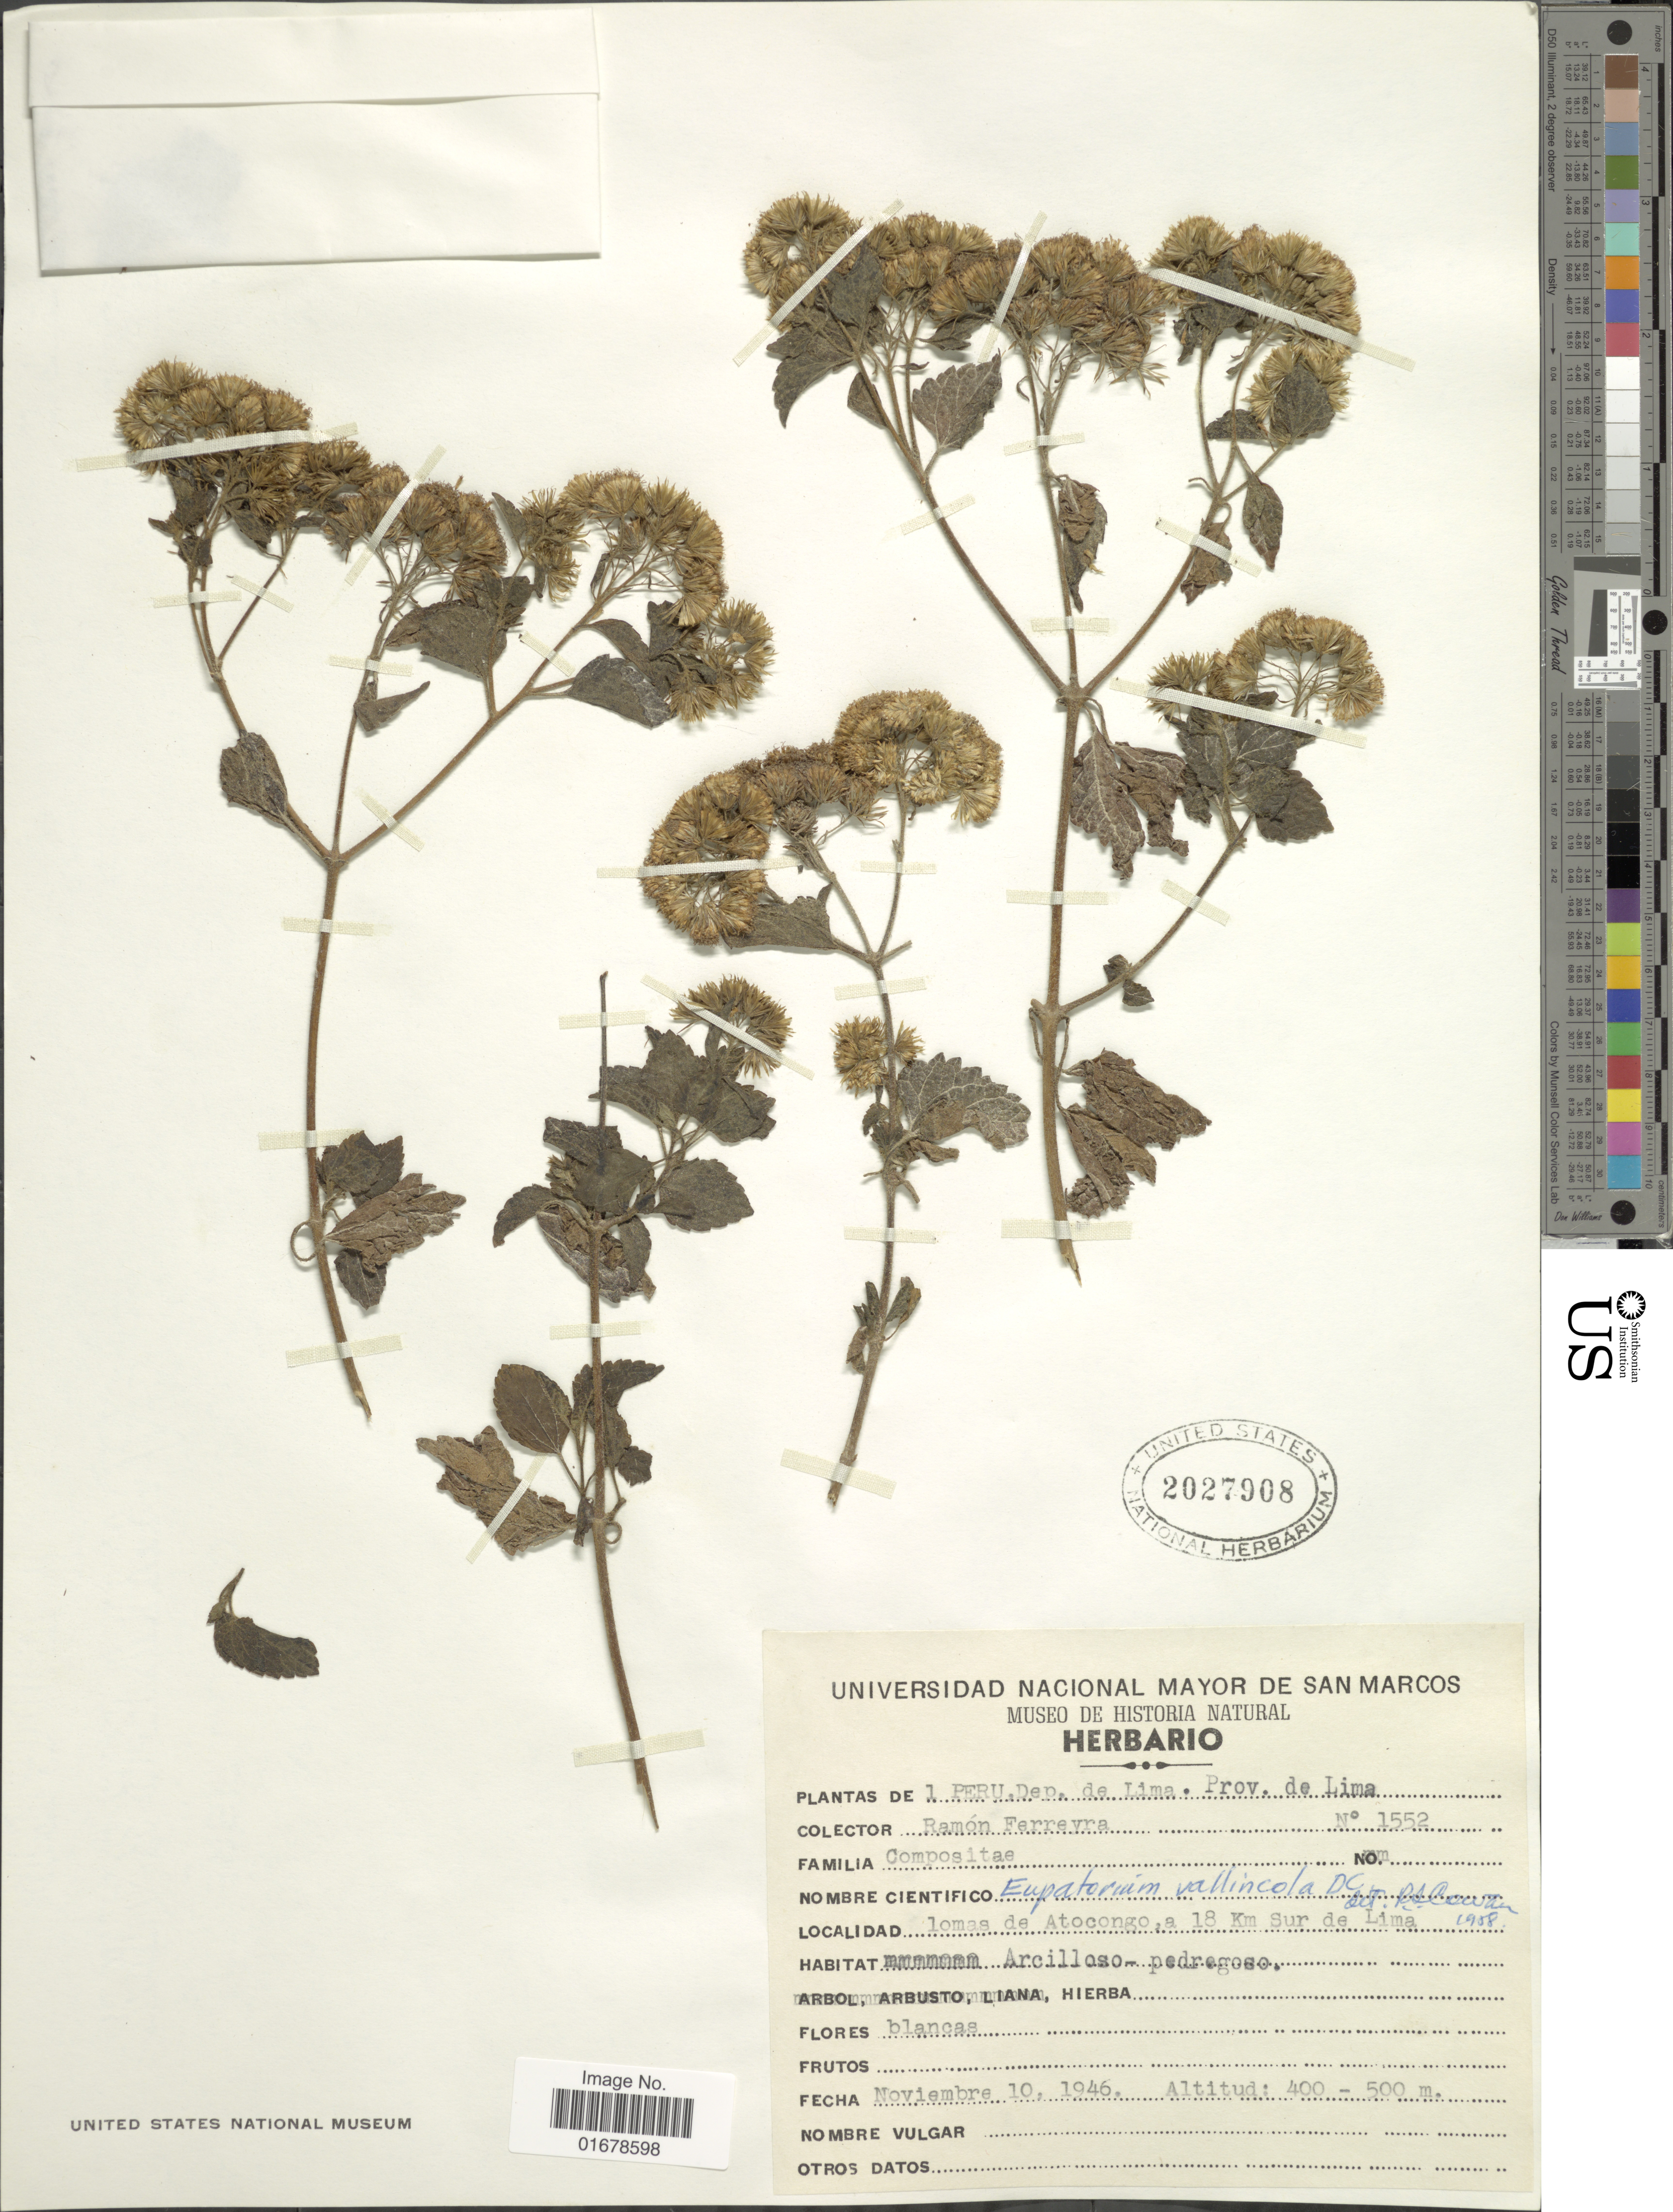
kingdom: Plantae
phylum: Tracheophyta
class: Magnoliopsida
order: Asterales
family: Asteraceae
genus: Ageratina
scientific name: Ageratina vallincola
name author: (DC.) R.M. King & H. Rob.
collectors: R. A. Ferreyra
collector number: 1552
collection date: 1946-11-10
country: Peru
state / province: Lima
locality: Dep. de Lima, Prov. de Lima, Lomas de Atocongo, a 18 Km Sur de Lima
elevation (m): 400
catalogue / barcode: US 2027908